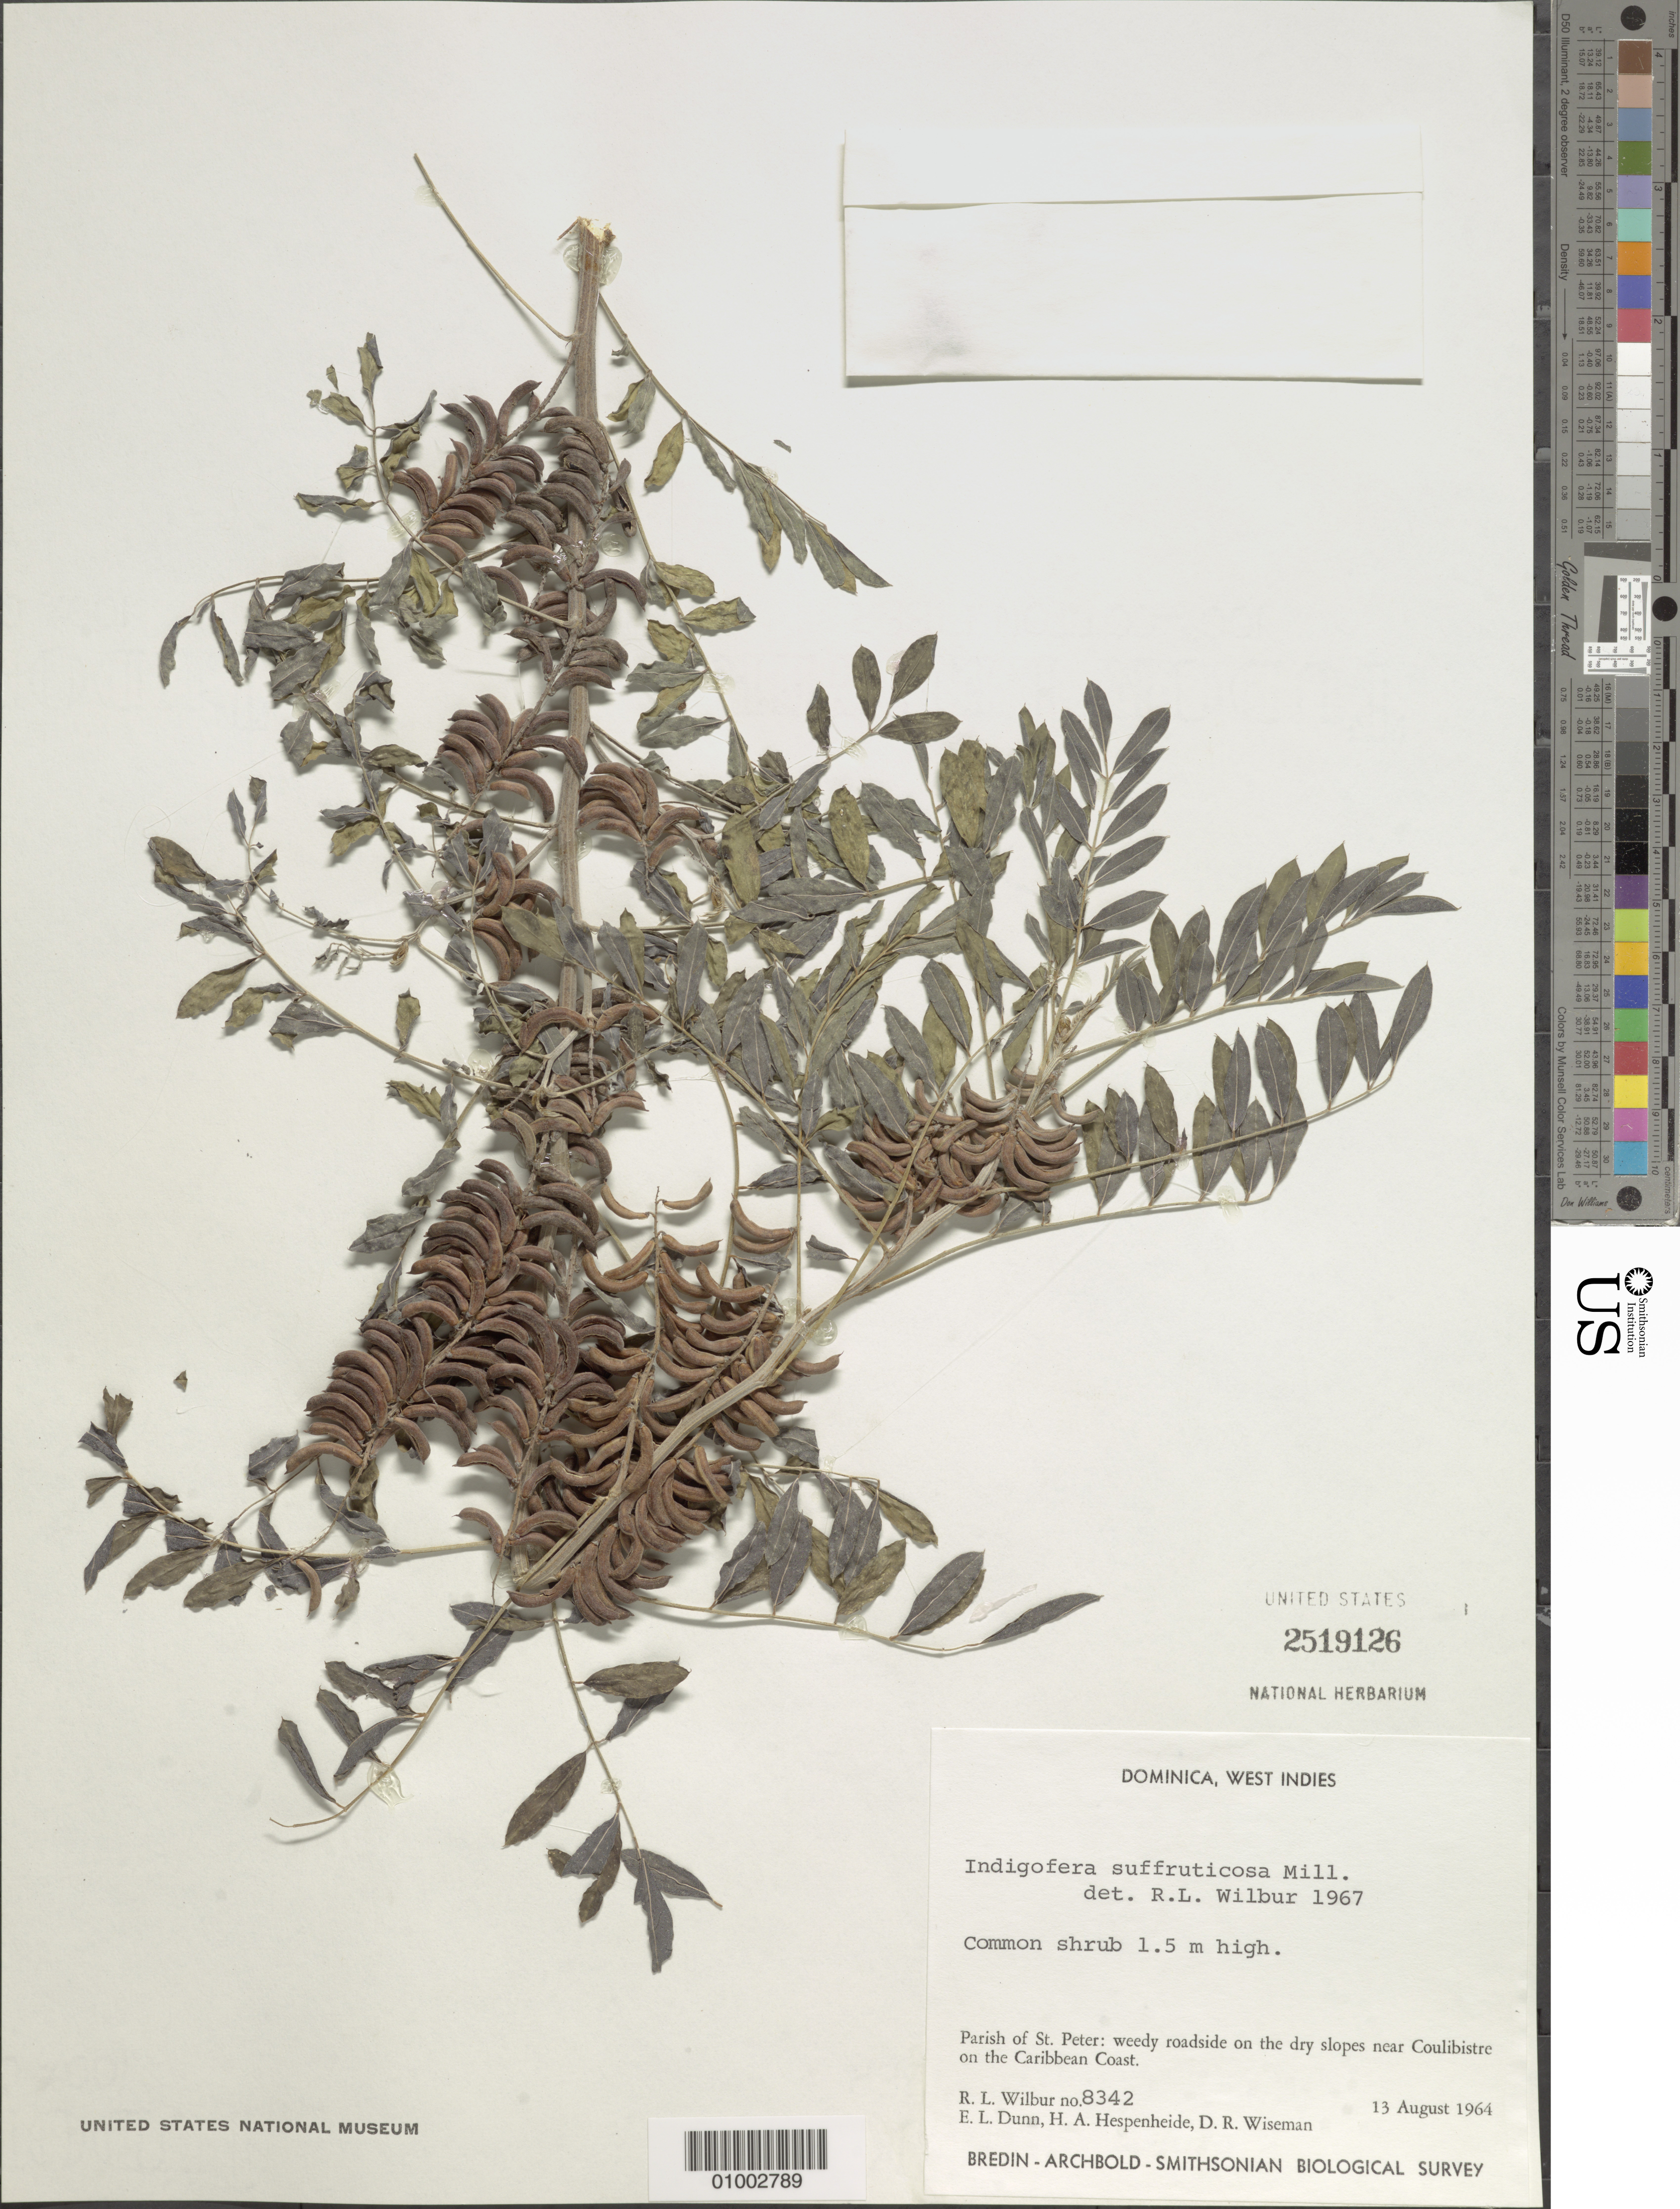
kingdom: Plantae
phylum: Tracheophyta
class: Magnoliopsida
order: Fabales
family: Fabaceae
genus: Indigofera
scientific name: Indigofera suffruticosa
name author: Mill.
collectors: R. L. Wilbur, E. Dunn, H. A. Hespenheide & D. R. Wiseman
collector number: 8342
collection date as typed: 13 Aug 1964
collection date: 1964-08-13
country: Dominica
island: Dominica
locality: Parish of St. Peter, weedy roadside on the dry slopes near Coulibistre on the Caribbean Coast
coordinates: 0 N, 0 E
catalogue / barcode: US 2519126